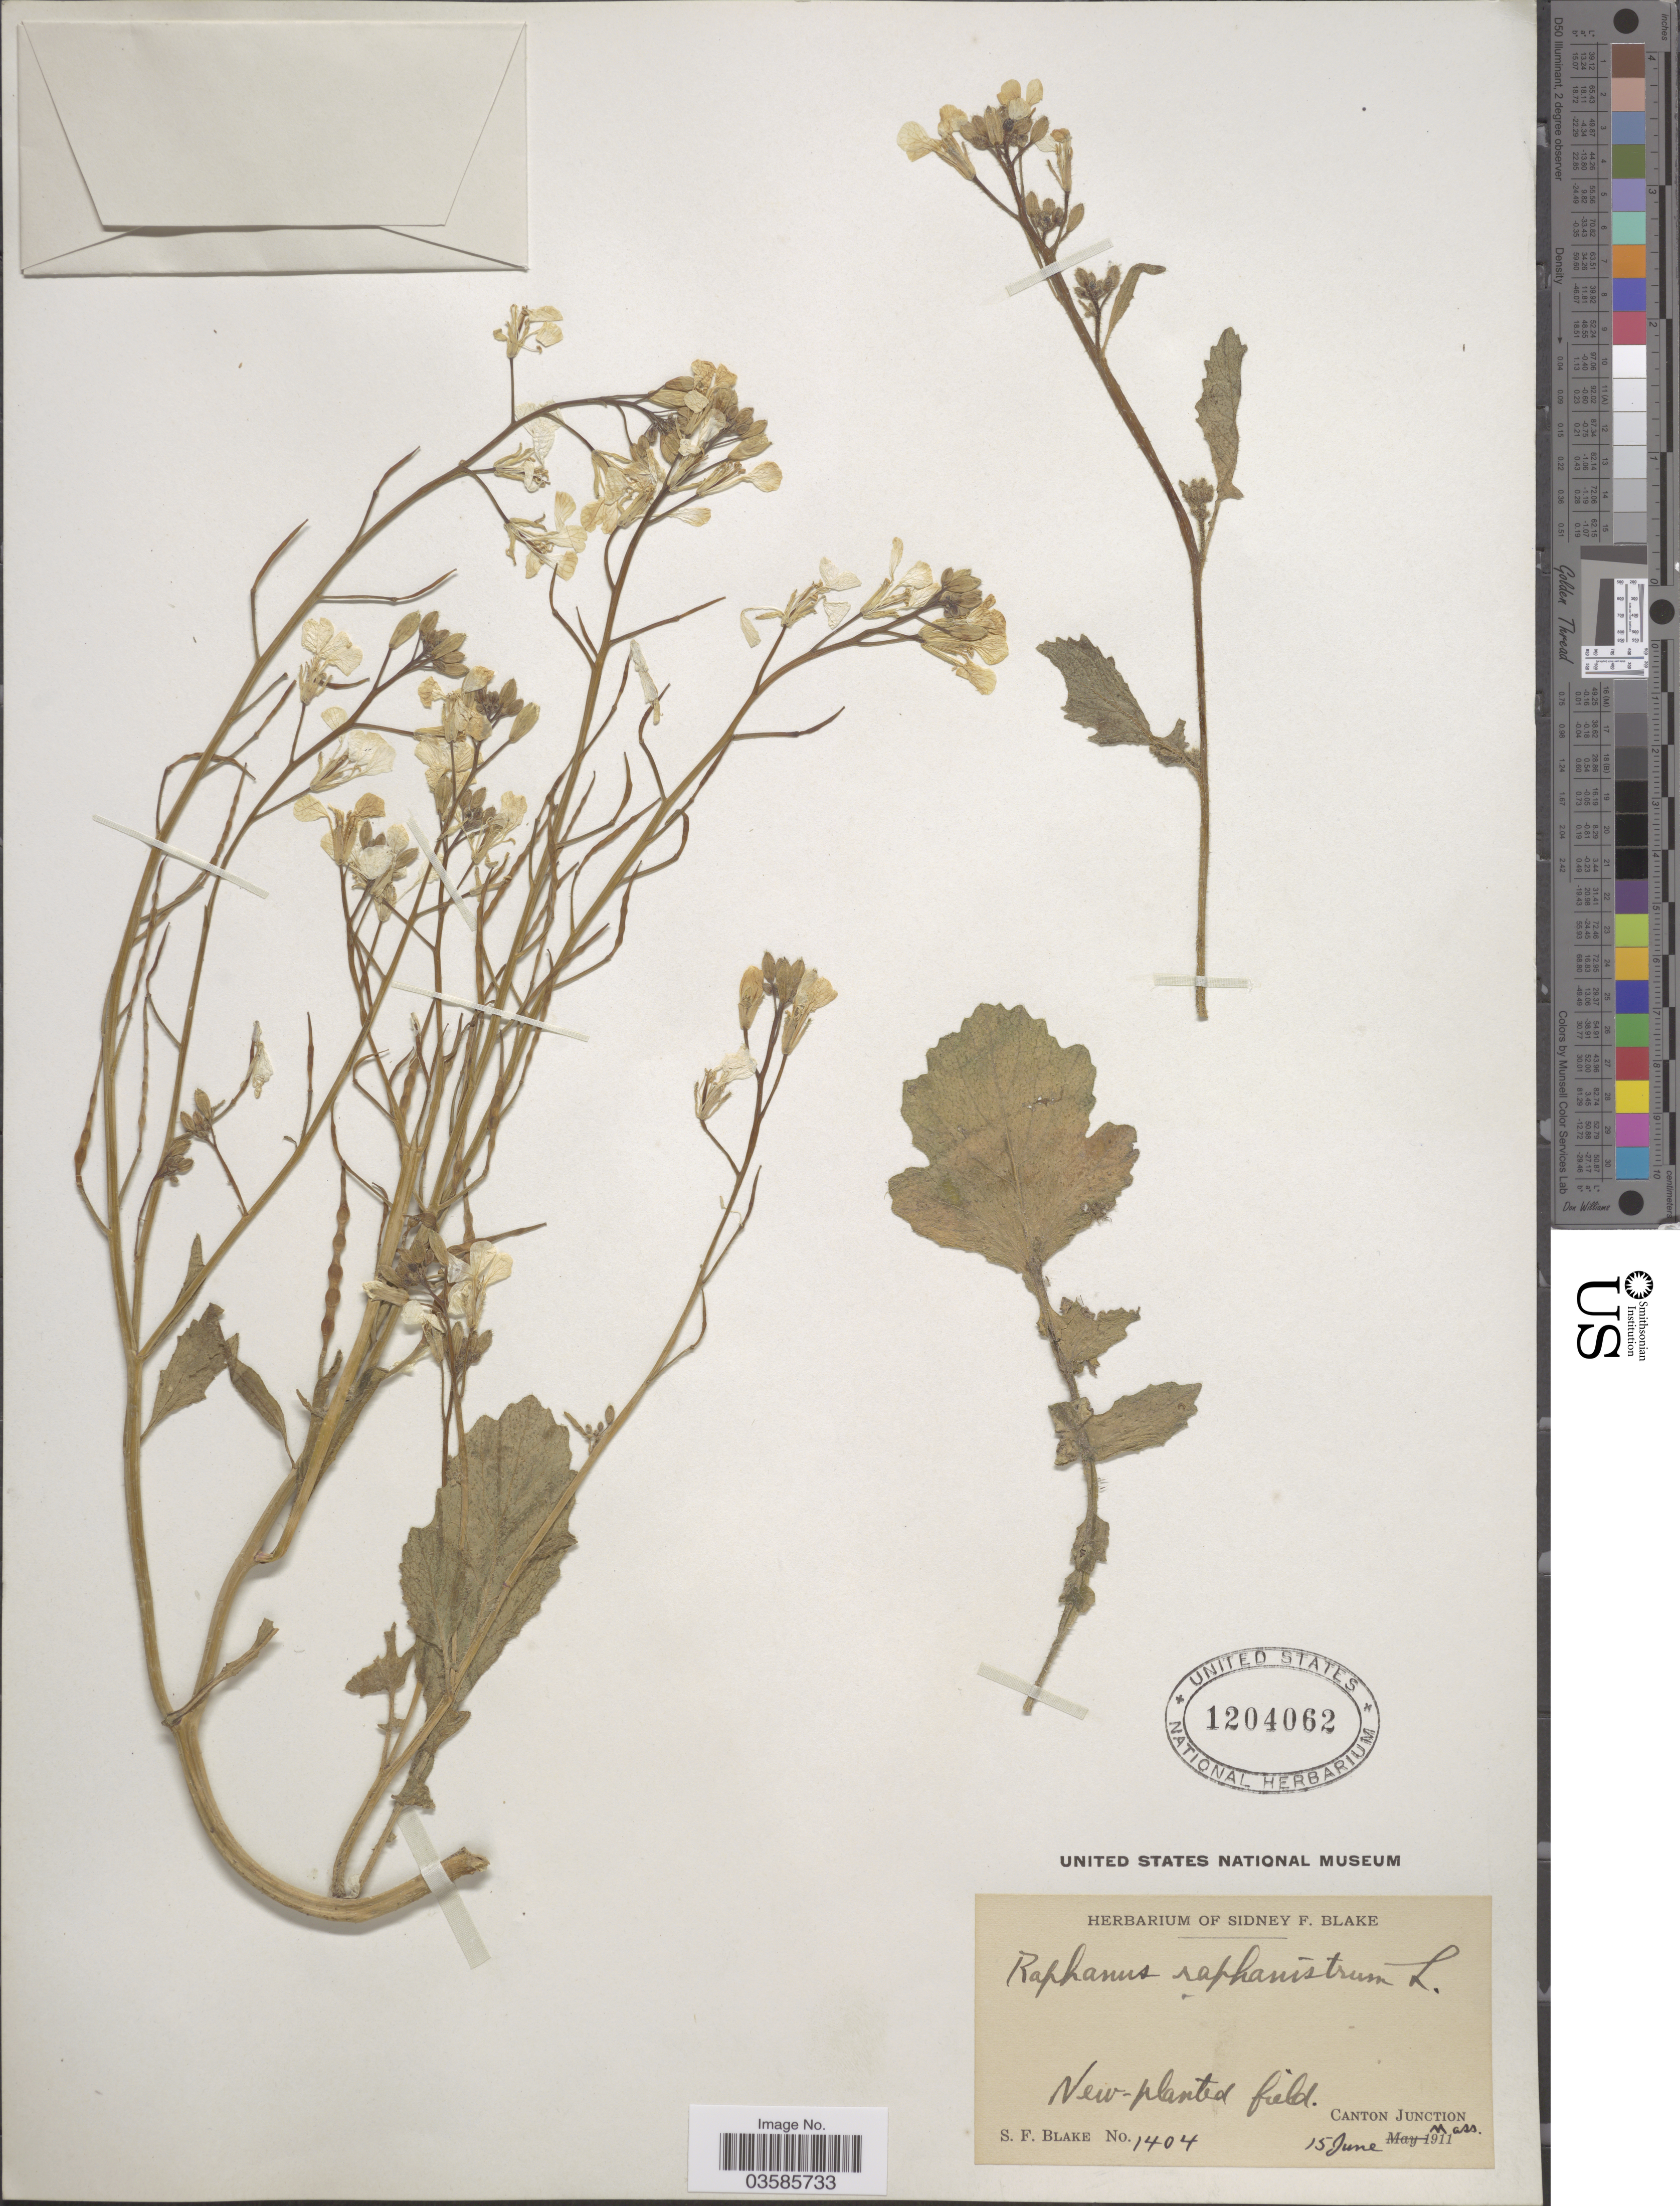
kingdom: Plantae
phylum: Tracheophyta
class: Magnoliopsida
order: Brassicales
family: Brassicaceae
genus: Raphanus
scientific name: Raphanus raphanistrum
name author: L.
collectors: S. Blake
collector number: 1404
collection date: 1911-06-15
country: United States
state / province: Massachusetts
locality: New- planted field, Canton Junction.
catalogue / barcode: US 1204062